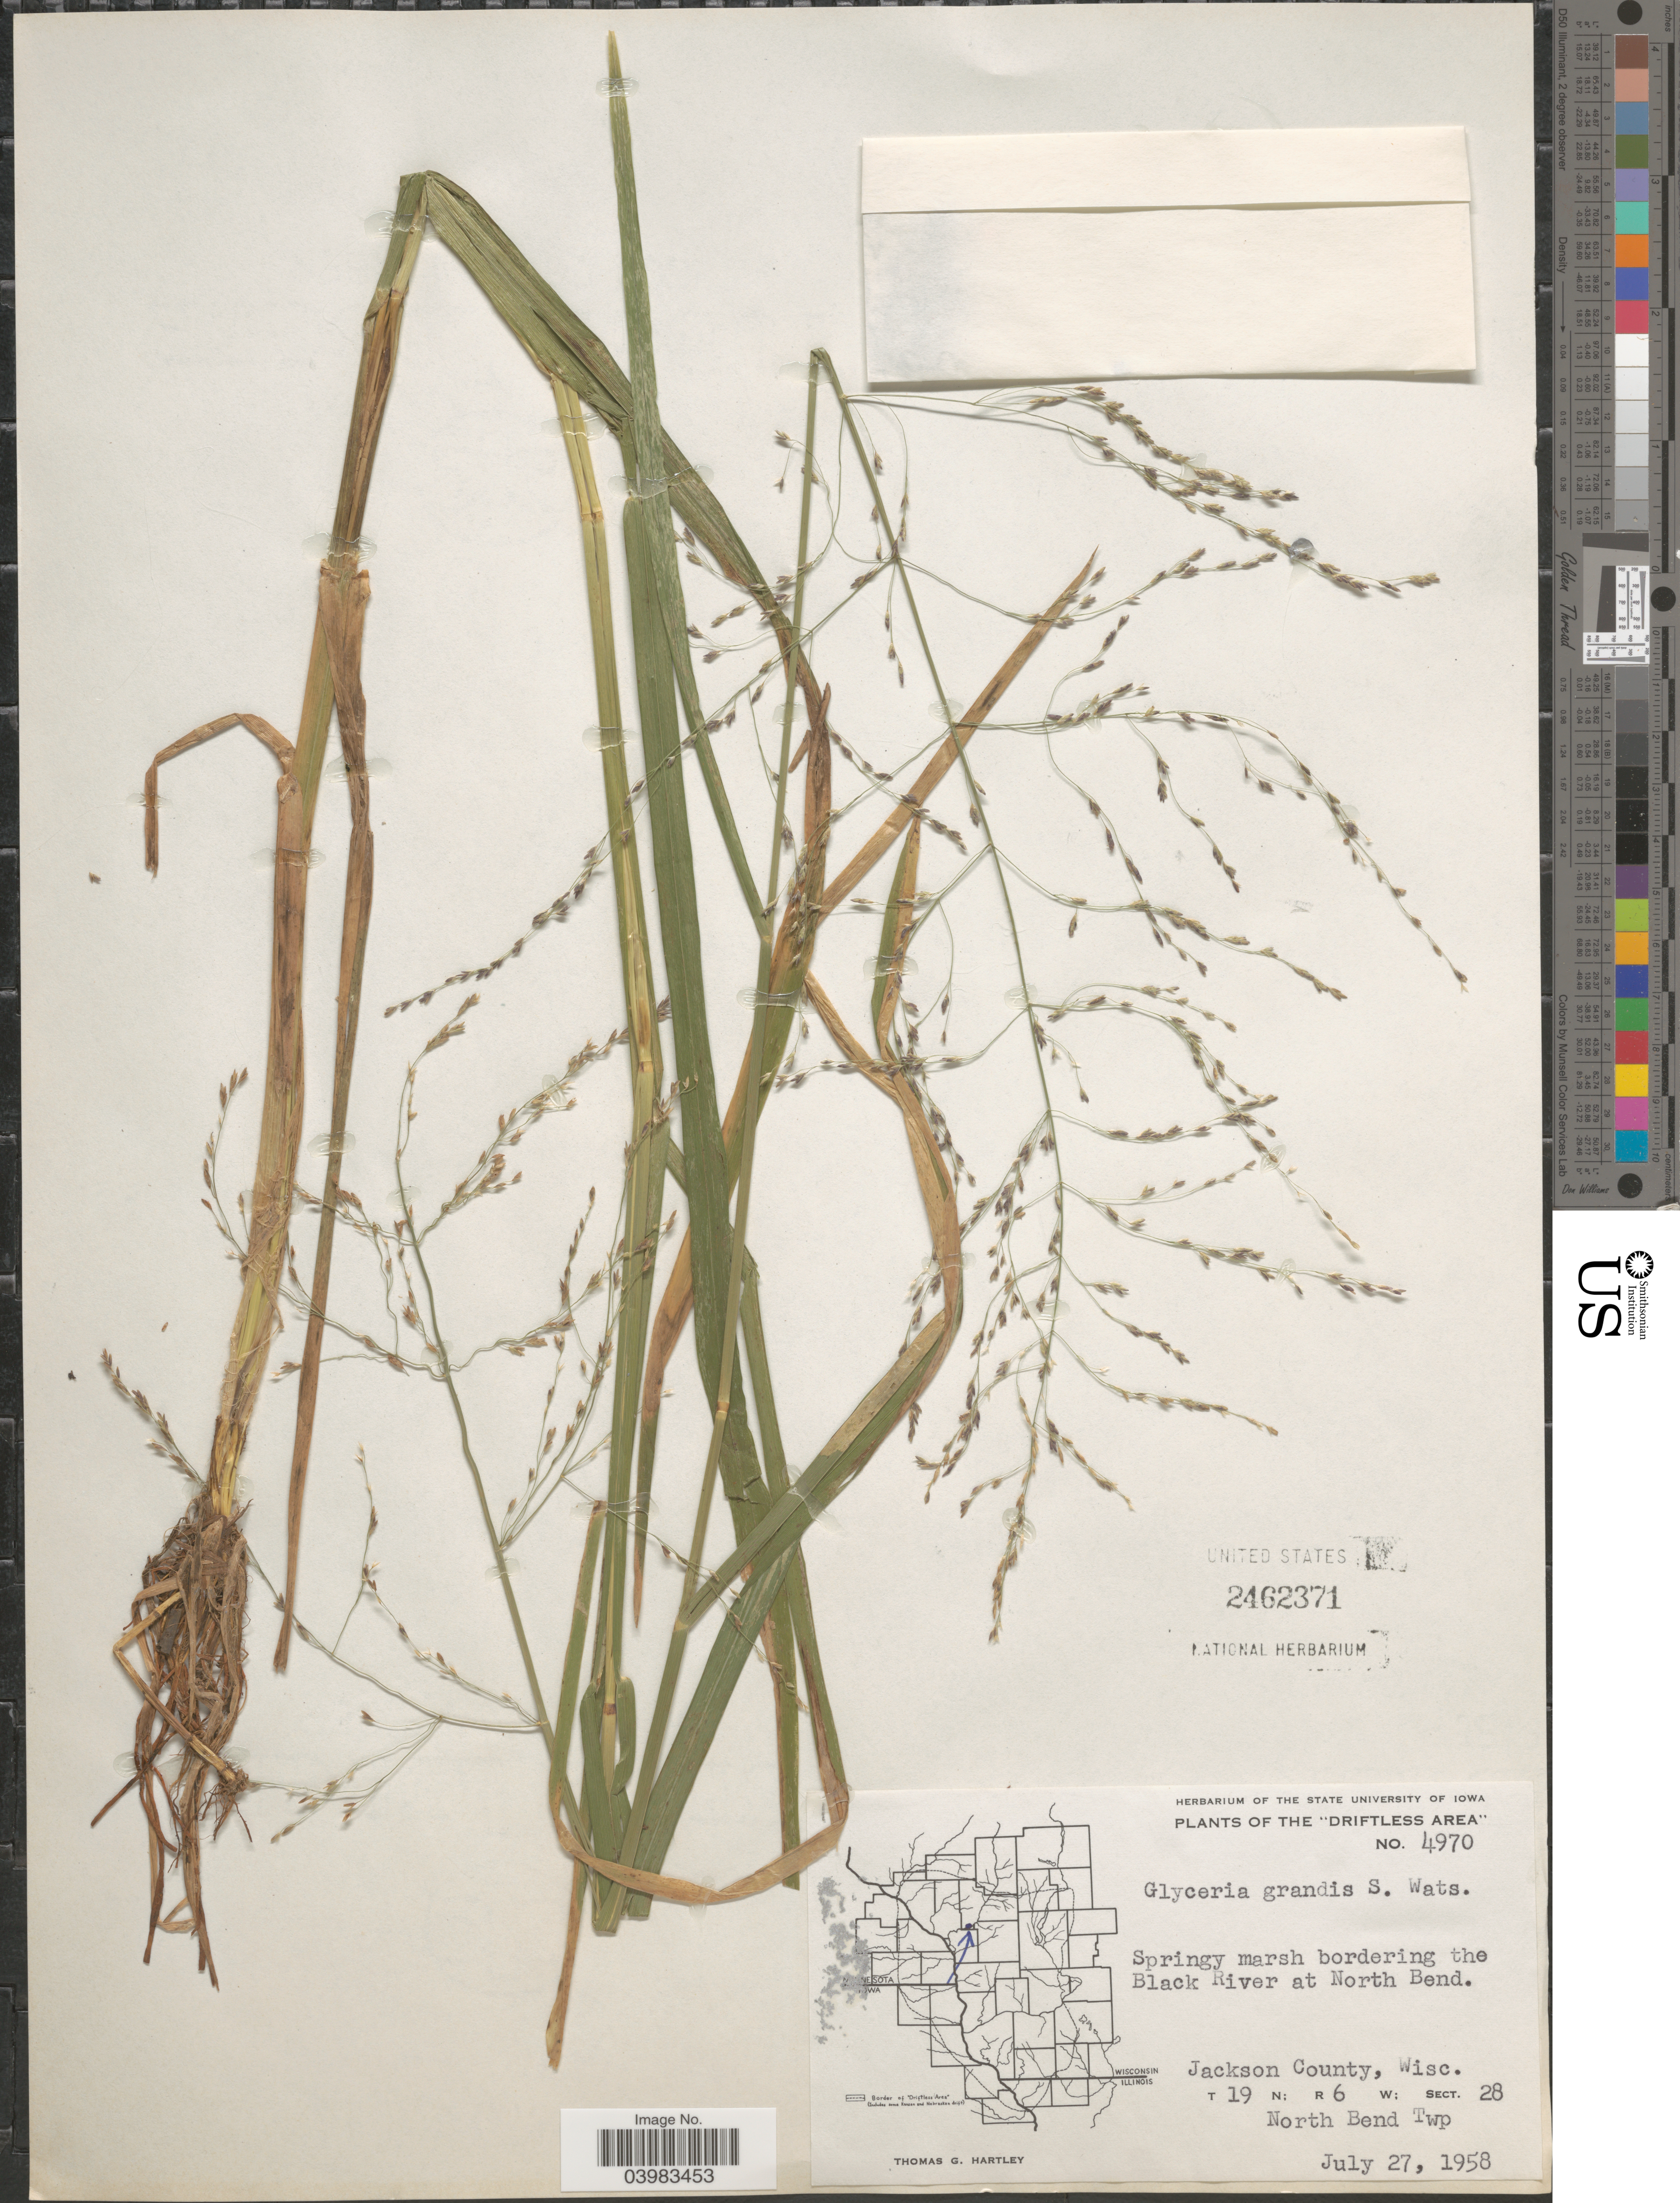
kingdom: Plantae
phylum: Tracheophyta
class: Liliopsida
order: Poales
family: Poaceae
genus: Glyceria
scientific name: Glyceria grandis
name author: S. Watson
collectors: T. G. Hartley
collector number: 4970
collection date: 1958-07-27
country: United States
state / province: Wisconsin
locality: The "Driftless Area". Bordering the Black River at North Bend. Jackson County. T 19 N: R 6 W: Sect. 28. North Bend Twp.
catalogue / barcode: US 2462371